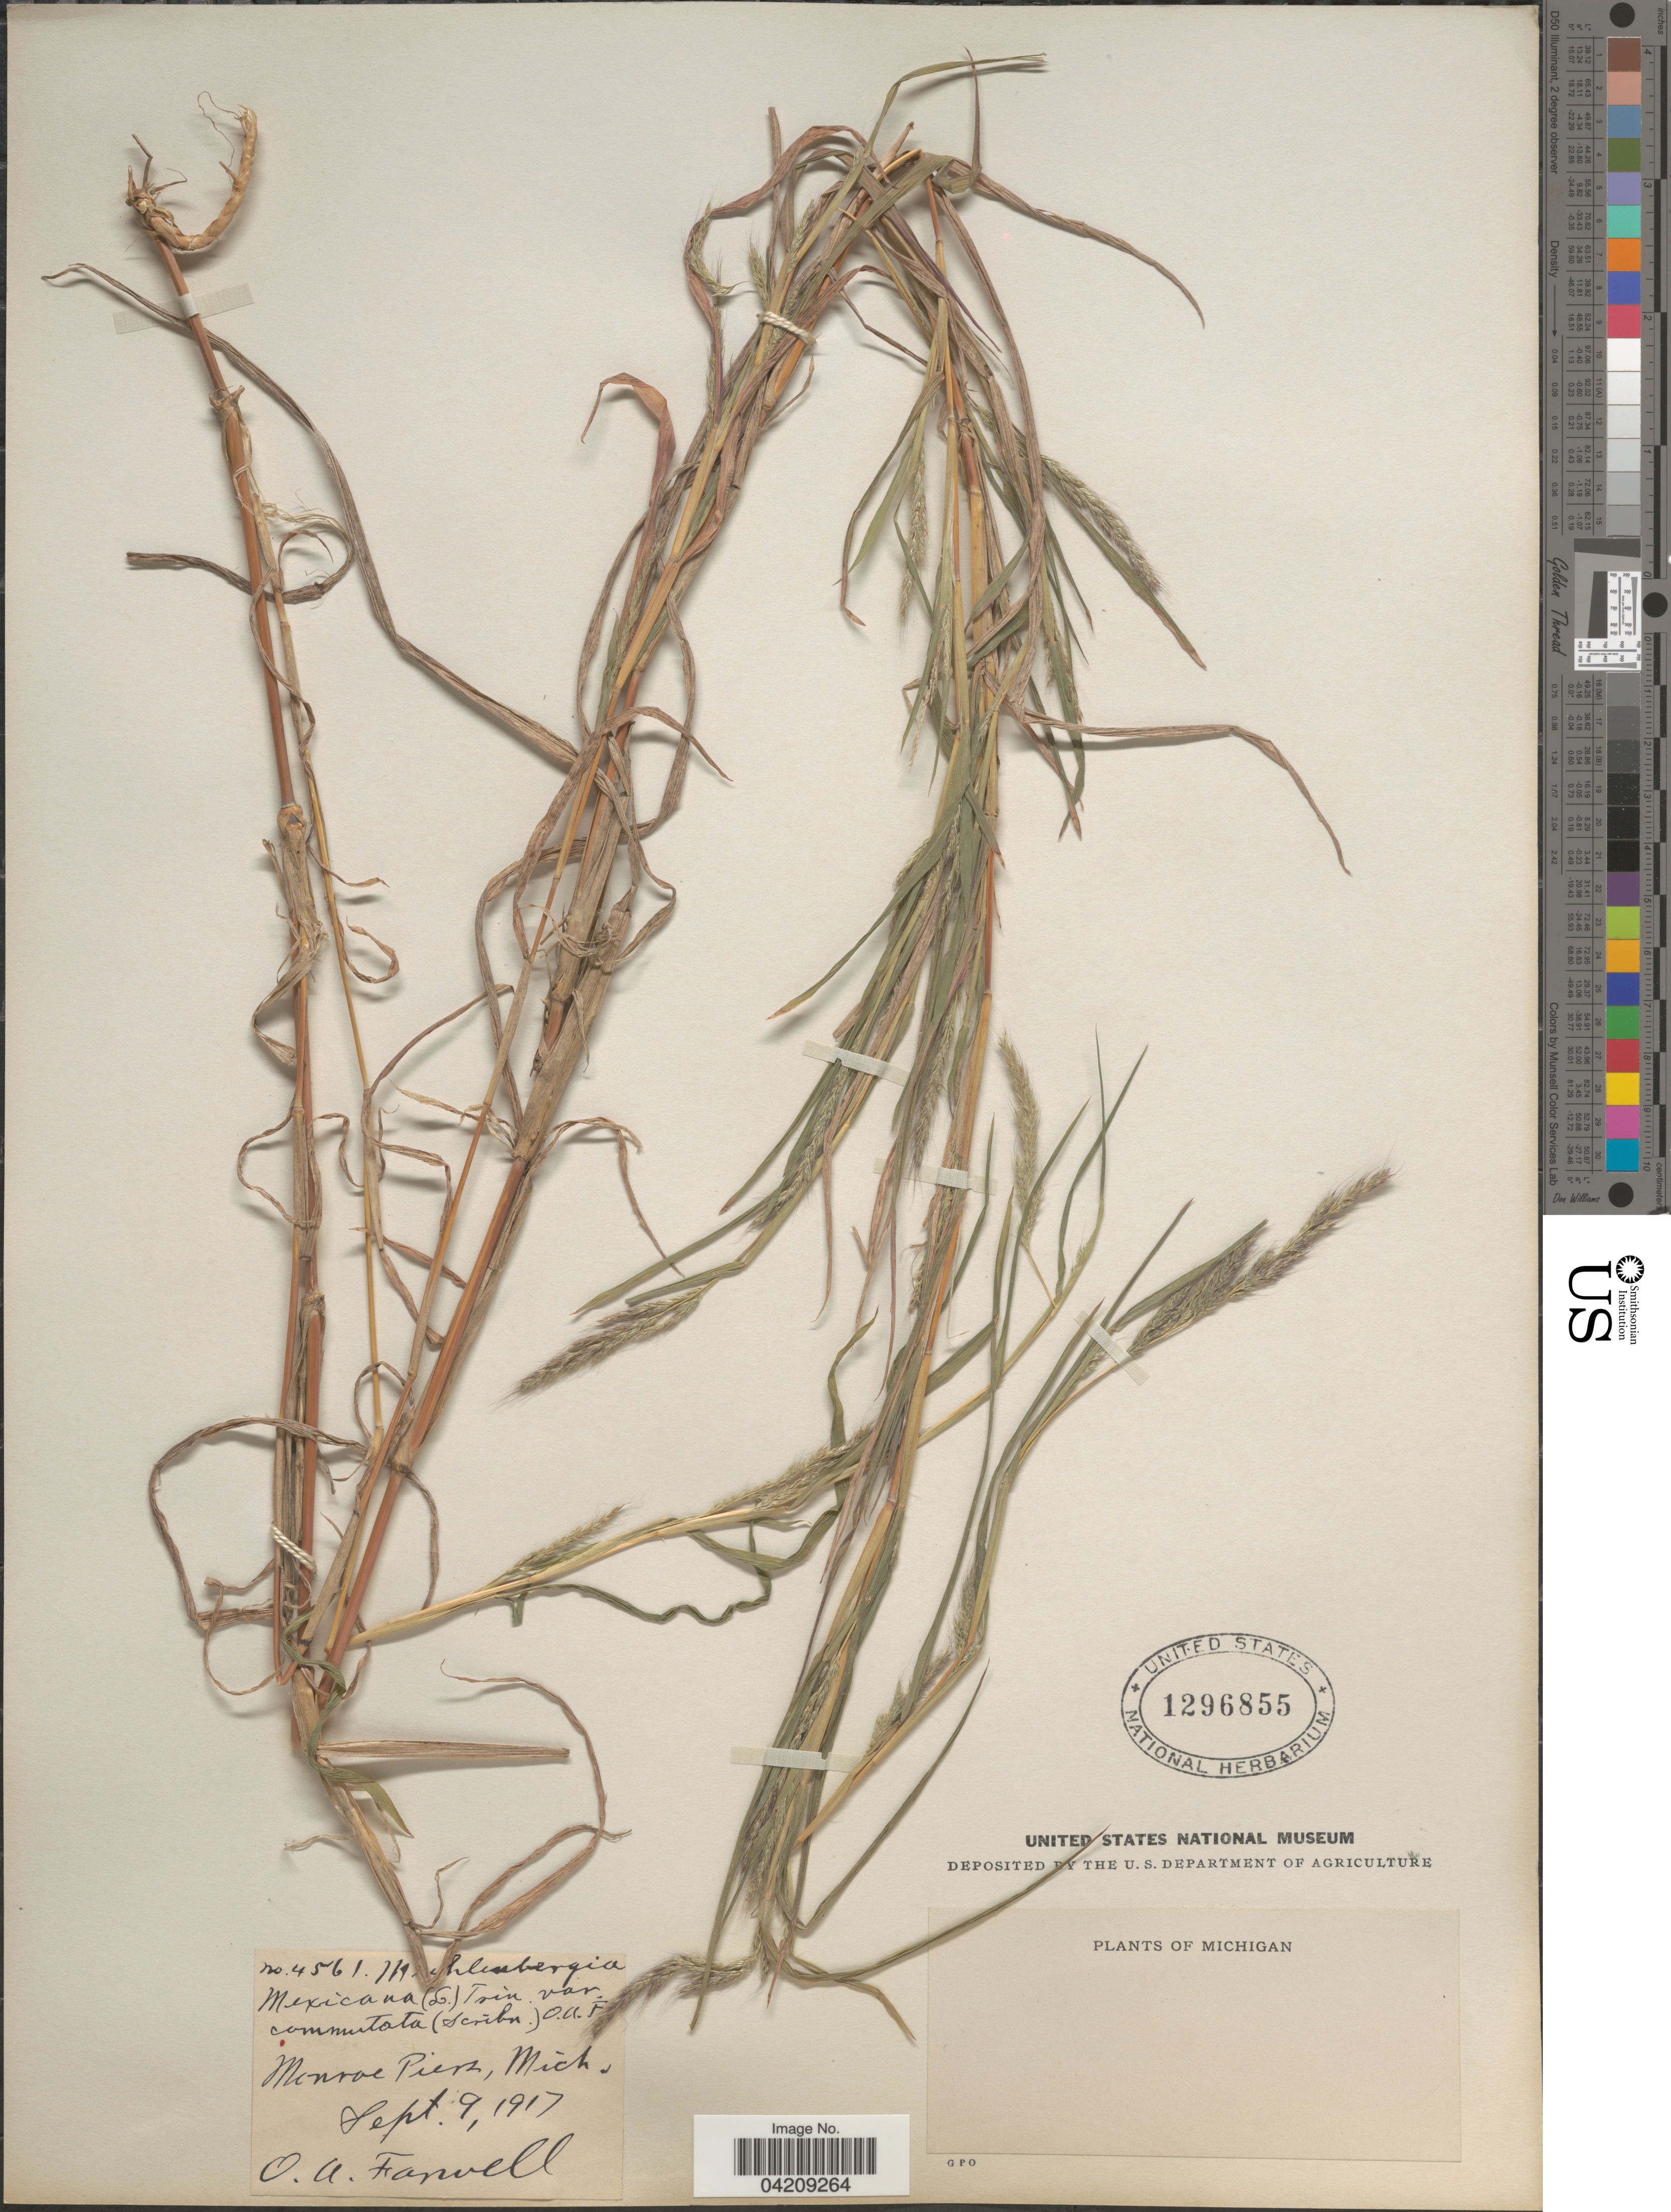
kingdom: Plantae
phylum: Tracheophyta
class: Liliopsida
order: Poales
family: Poaceae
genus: Muhlenbergia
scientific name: Muhlenbergia frondosa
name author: (Poir.) Fernald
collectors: O. Farwell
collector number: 4561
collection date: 1917-09-09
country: United States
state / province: Michigan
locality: Monroe Piers.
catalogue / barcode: US 1296855